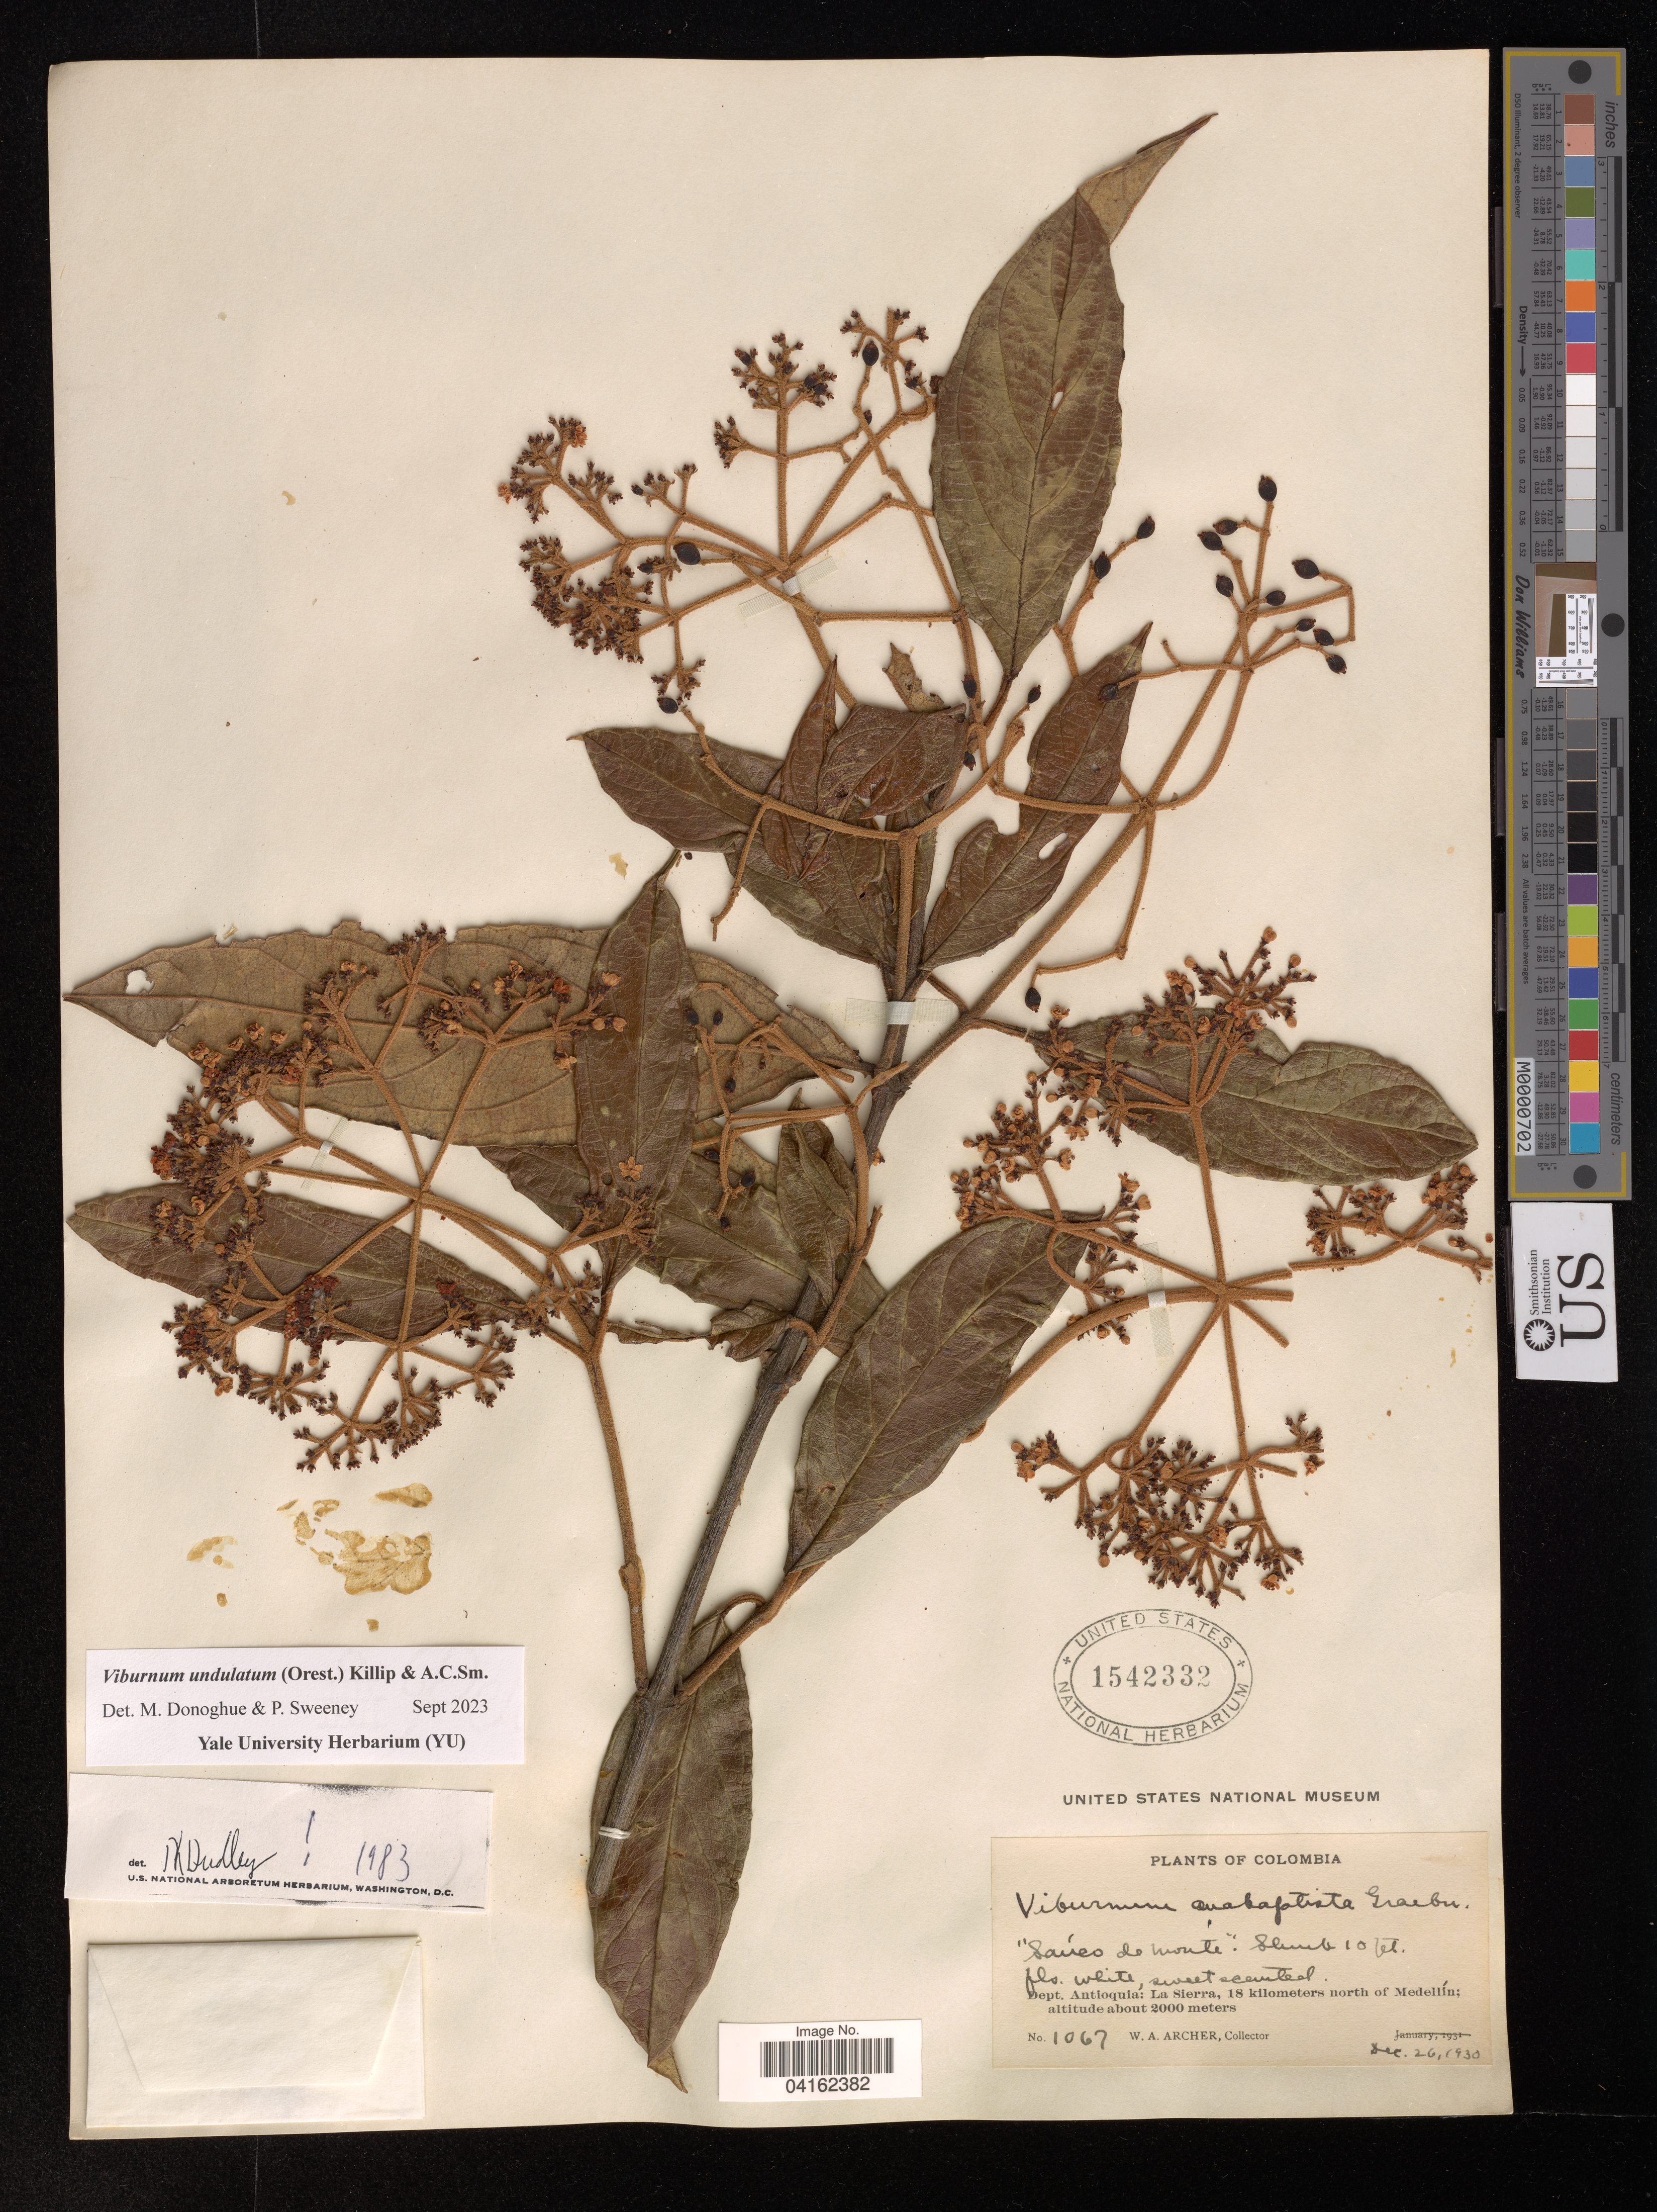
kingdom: Plantae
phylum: Tracheophyta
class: Magnoliopsida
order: Dipsacales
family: Viburnaceae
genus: Viburnum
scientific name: Viburnum undulatum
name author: (Oerst.) Killip & A.C. Sm.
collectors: W. Archer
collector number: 1067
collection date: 1930-12-26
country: Colombia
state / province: Antioquia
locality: La Sierra, 18 kilometers north of Medellín.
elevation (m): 2000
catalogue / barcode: US 1542332